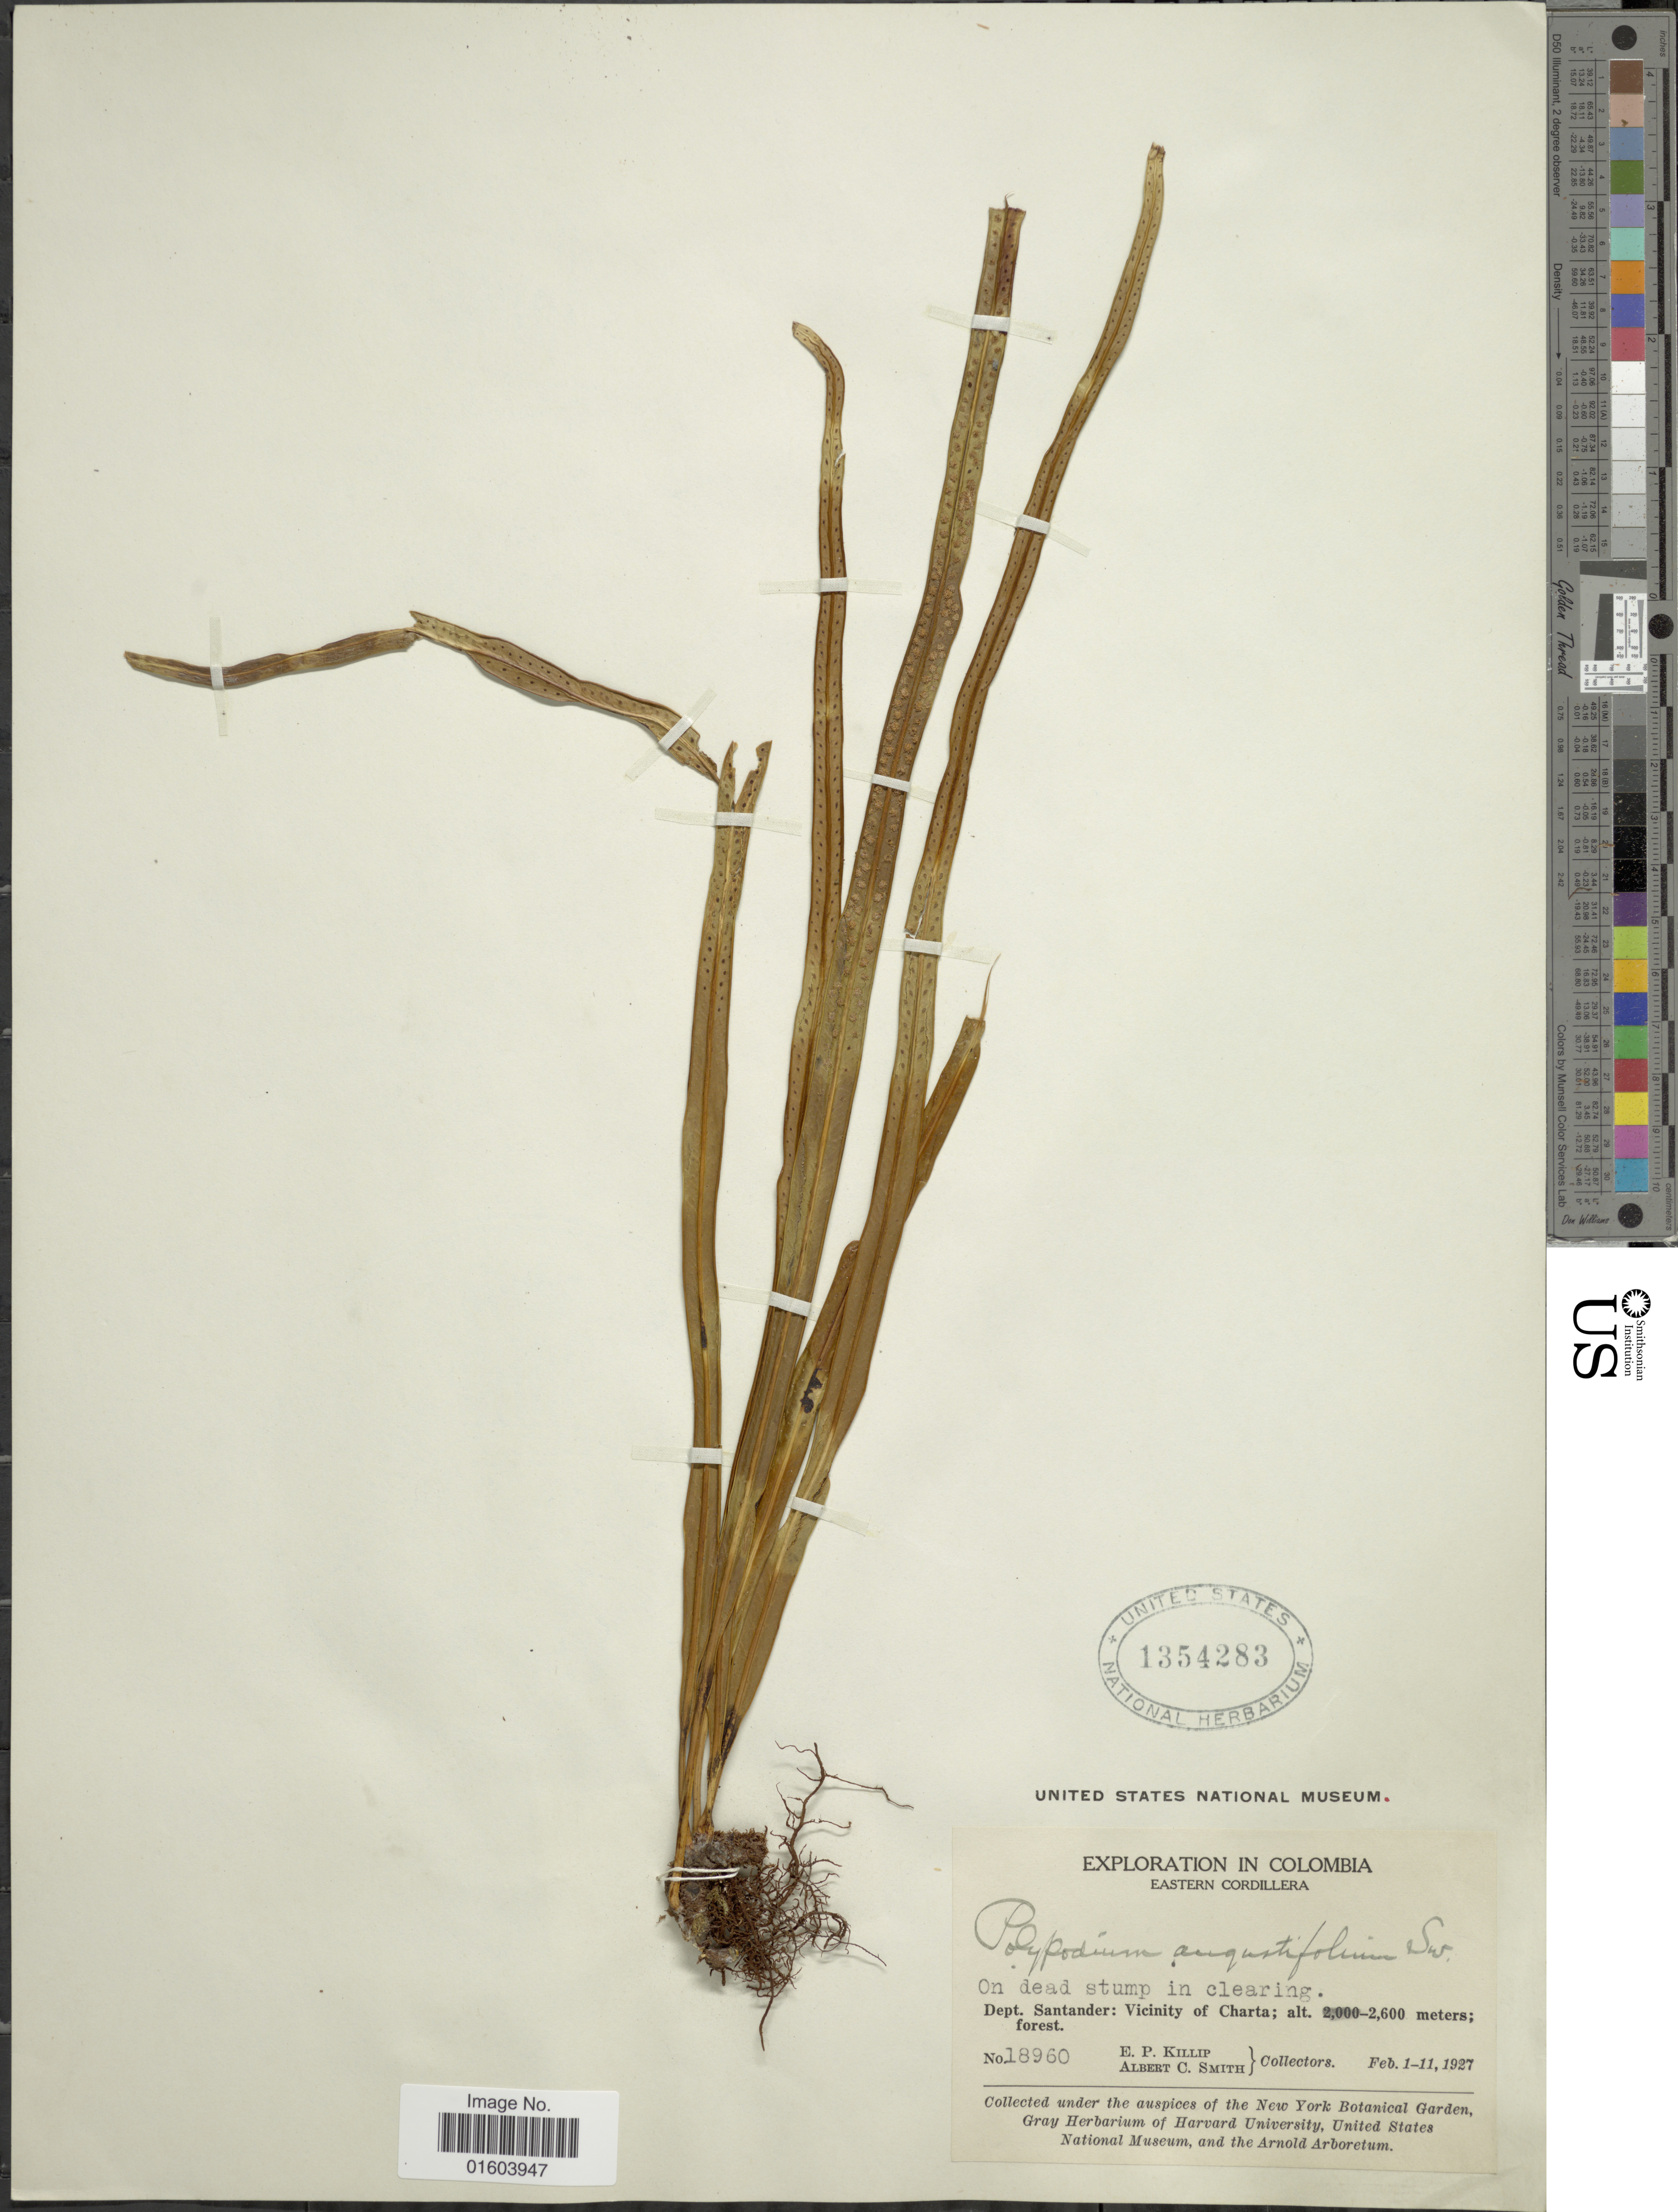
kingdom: Plantae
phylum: Tracheophyta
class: Polypodiopsida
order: Polypodiales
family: Polypodiaceae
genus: Campyloneurum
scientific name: Campyloneurum angustifolium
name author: (Sw.) Fée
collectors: E. P. Killip & A. C. Smith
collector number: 18960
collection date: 1927-02-01/1927-02-11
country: Colombia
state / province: Santander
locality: Eastern Cordillera, Dept. Santander: Vicinity of Charta.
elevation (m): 2600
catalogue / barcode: US 1354283